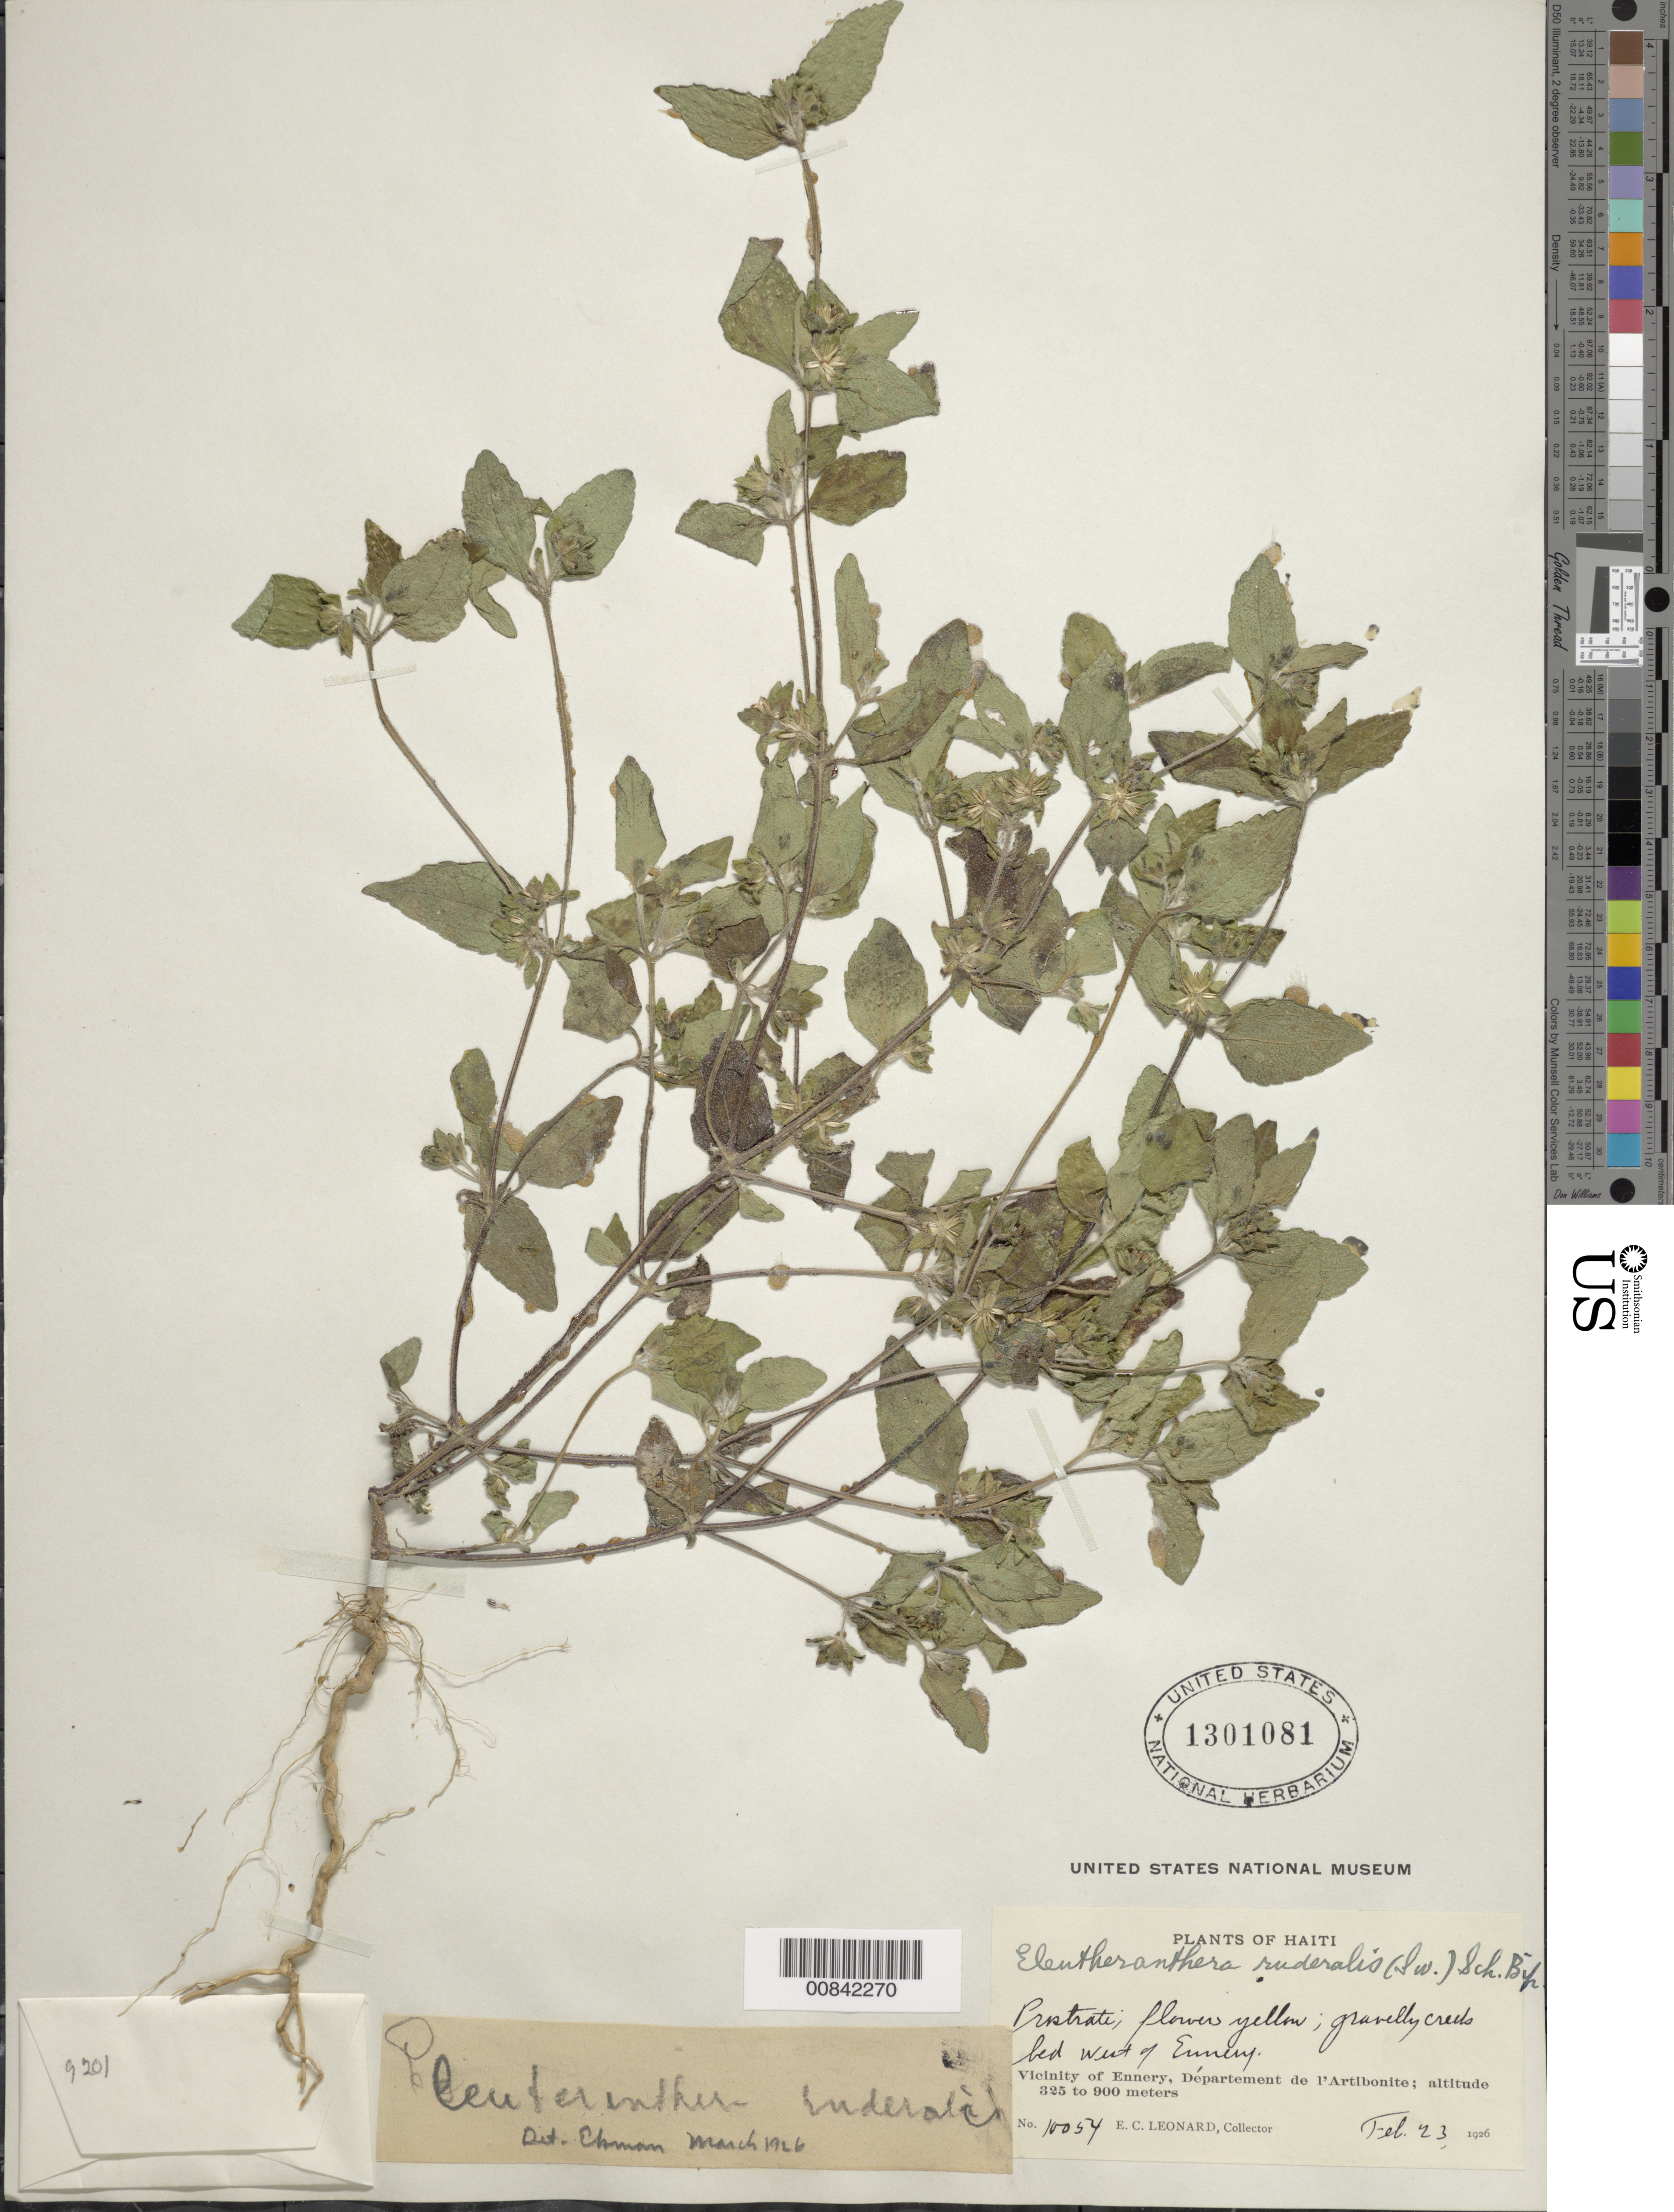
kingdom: Plantae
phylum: Tracheophyta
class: Magnoliopsida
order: Asterales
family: Asteraceae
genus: Eleutheranthera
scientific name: Eleutheranthera ruderalis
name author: (Sw.) Sch. Bip.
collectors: E. C. Leonard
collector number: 10054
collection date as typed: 23 Feb 1926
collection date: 1926-02-23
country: Haiti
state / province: Artibonite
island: Hispaniola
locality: Vicinity of Ennery, W of city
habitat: Gravelly creek bed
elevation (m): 325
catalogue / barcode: US 1301081